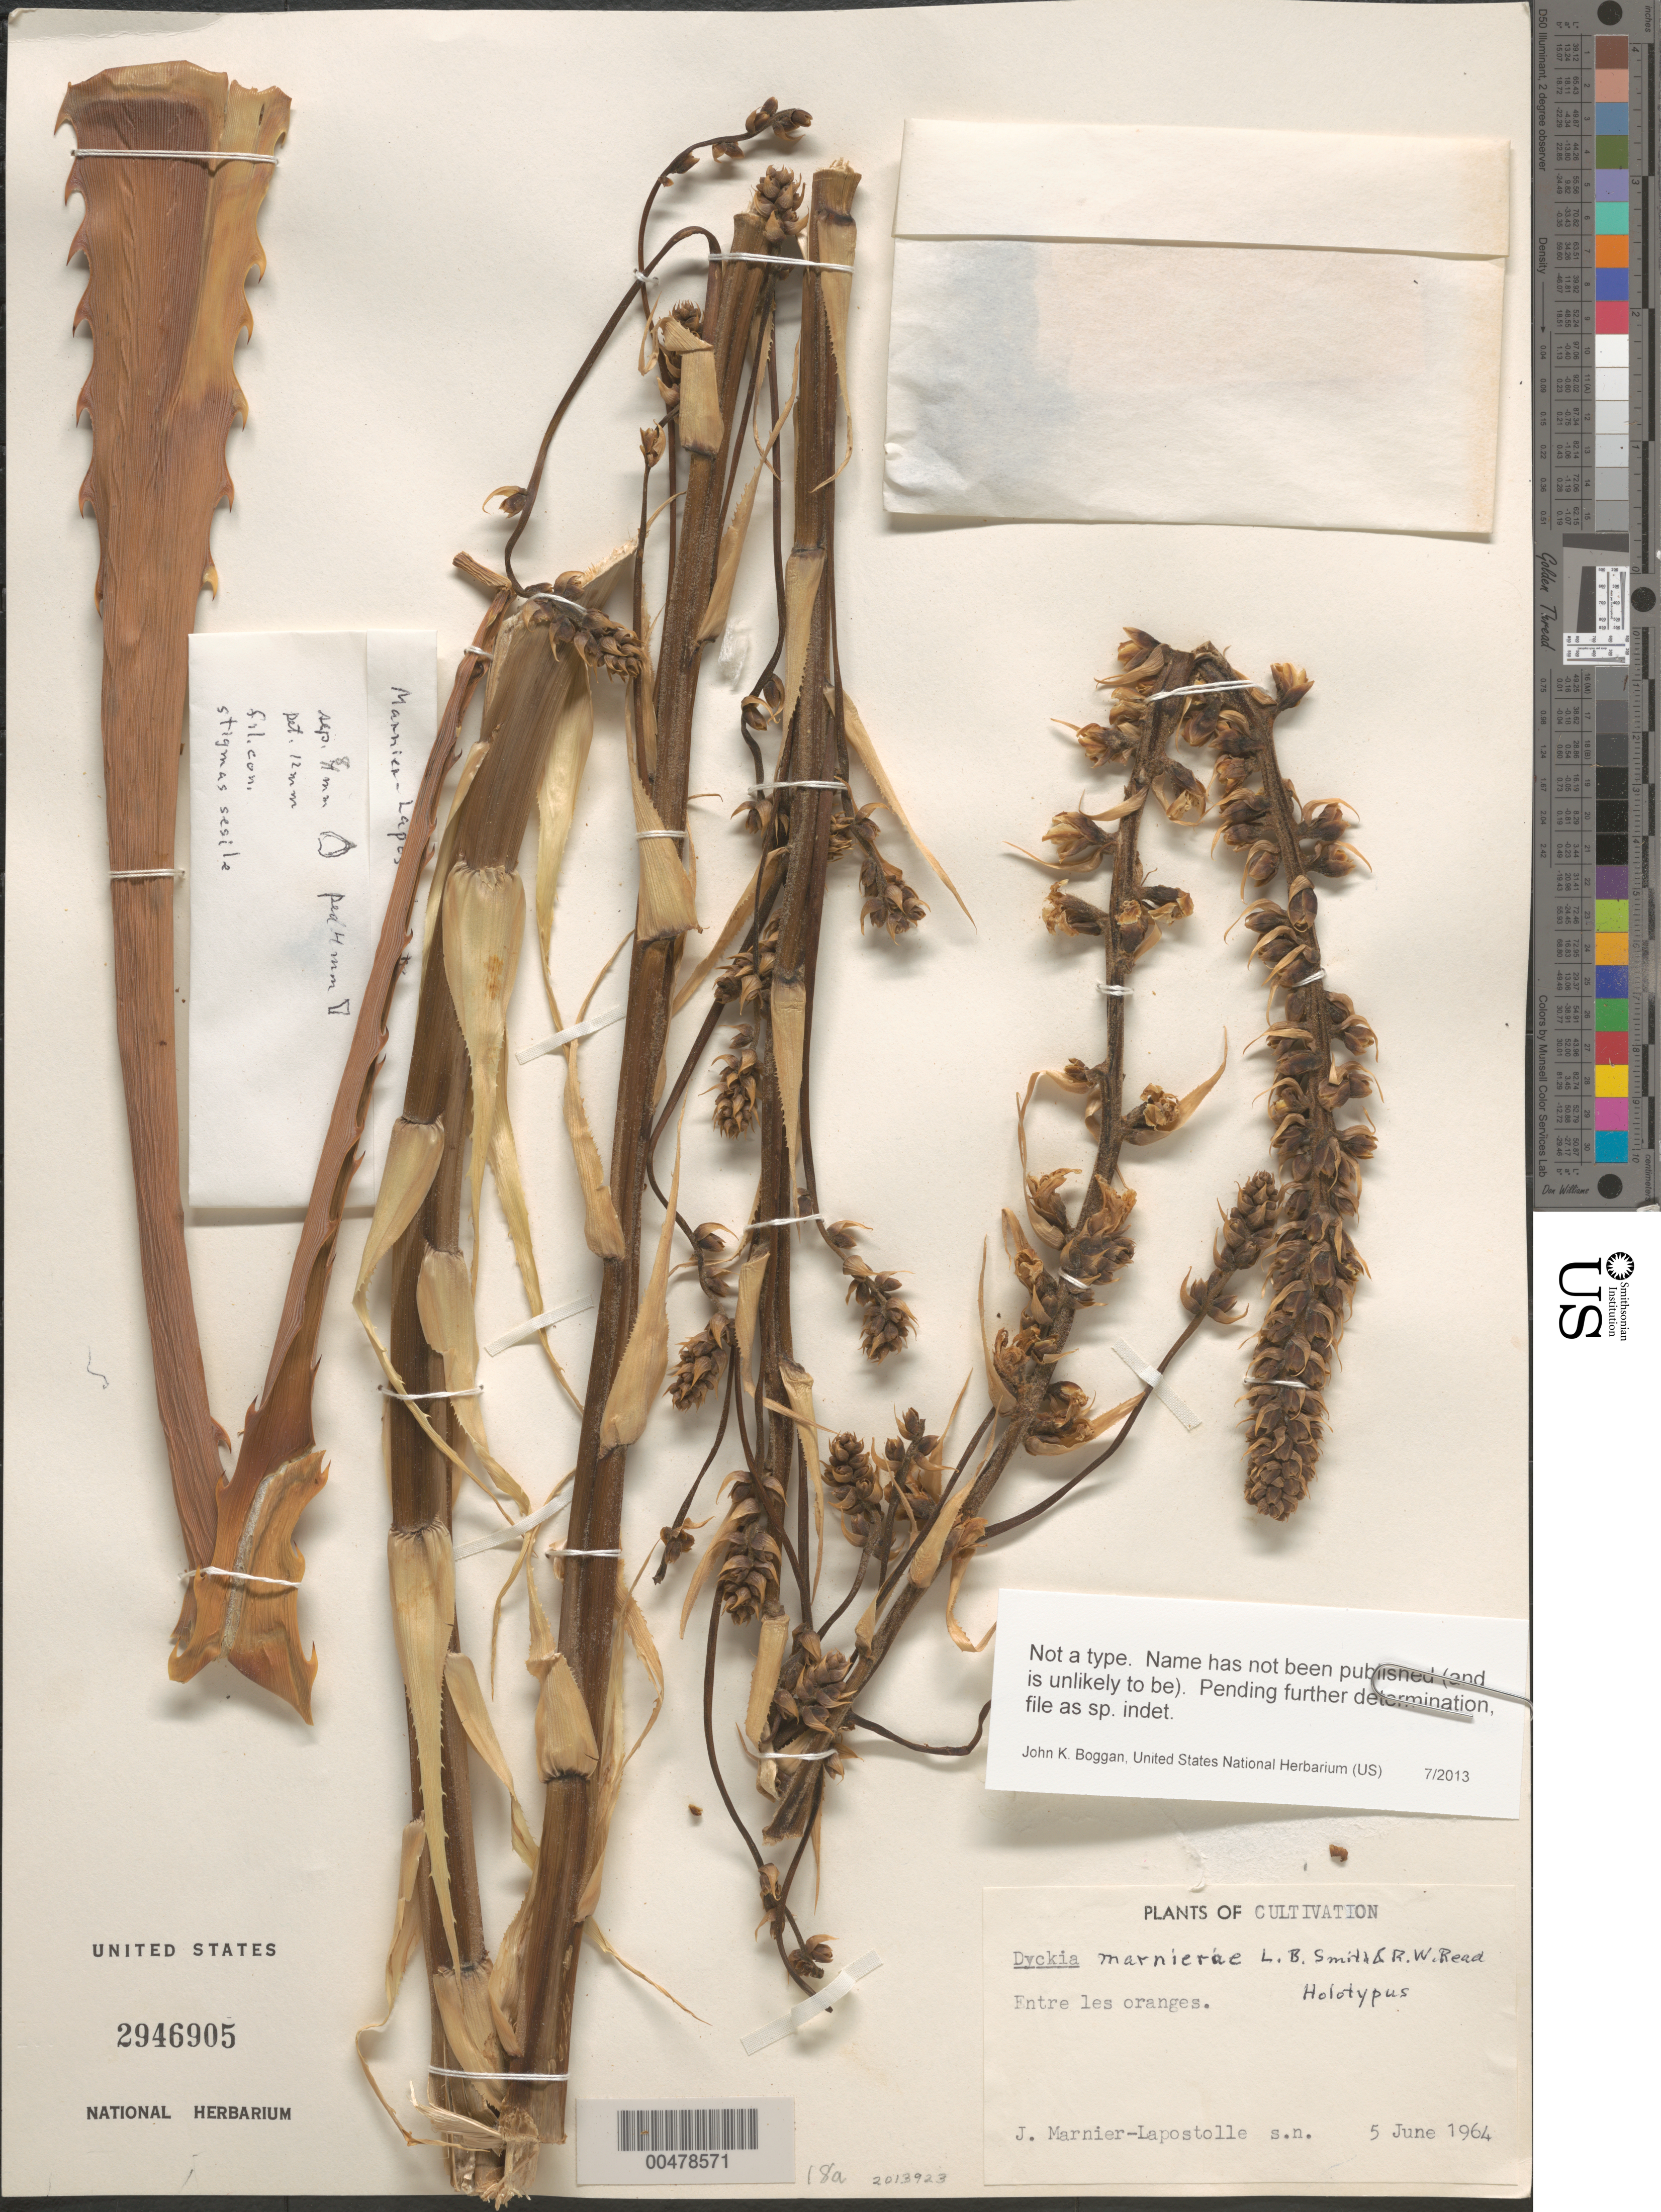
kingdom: Plantae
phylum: Tracheophyta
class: Liliopsida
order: Poales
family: Bromeliaceae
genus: Dyckia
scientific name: Dyckia sp.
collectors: J. Marnier-Lapostolle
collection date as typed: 05 Jun 1964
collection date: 1964-06-05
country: Germany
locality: Gorgenthal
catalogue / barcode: US 2946905